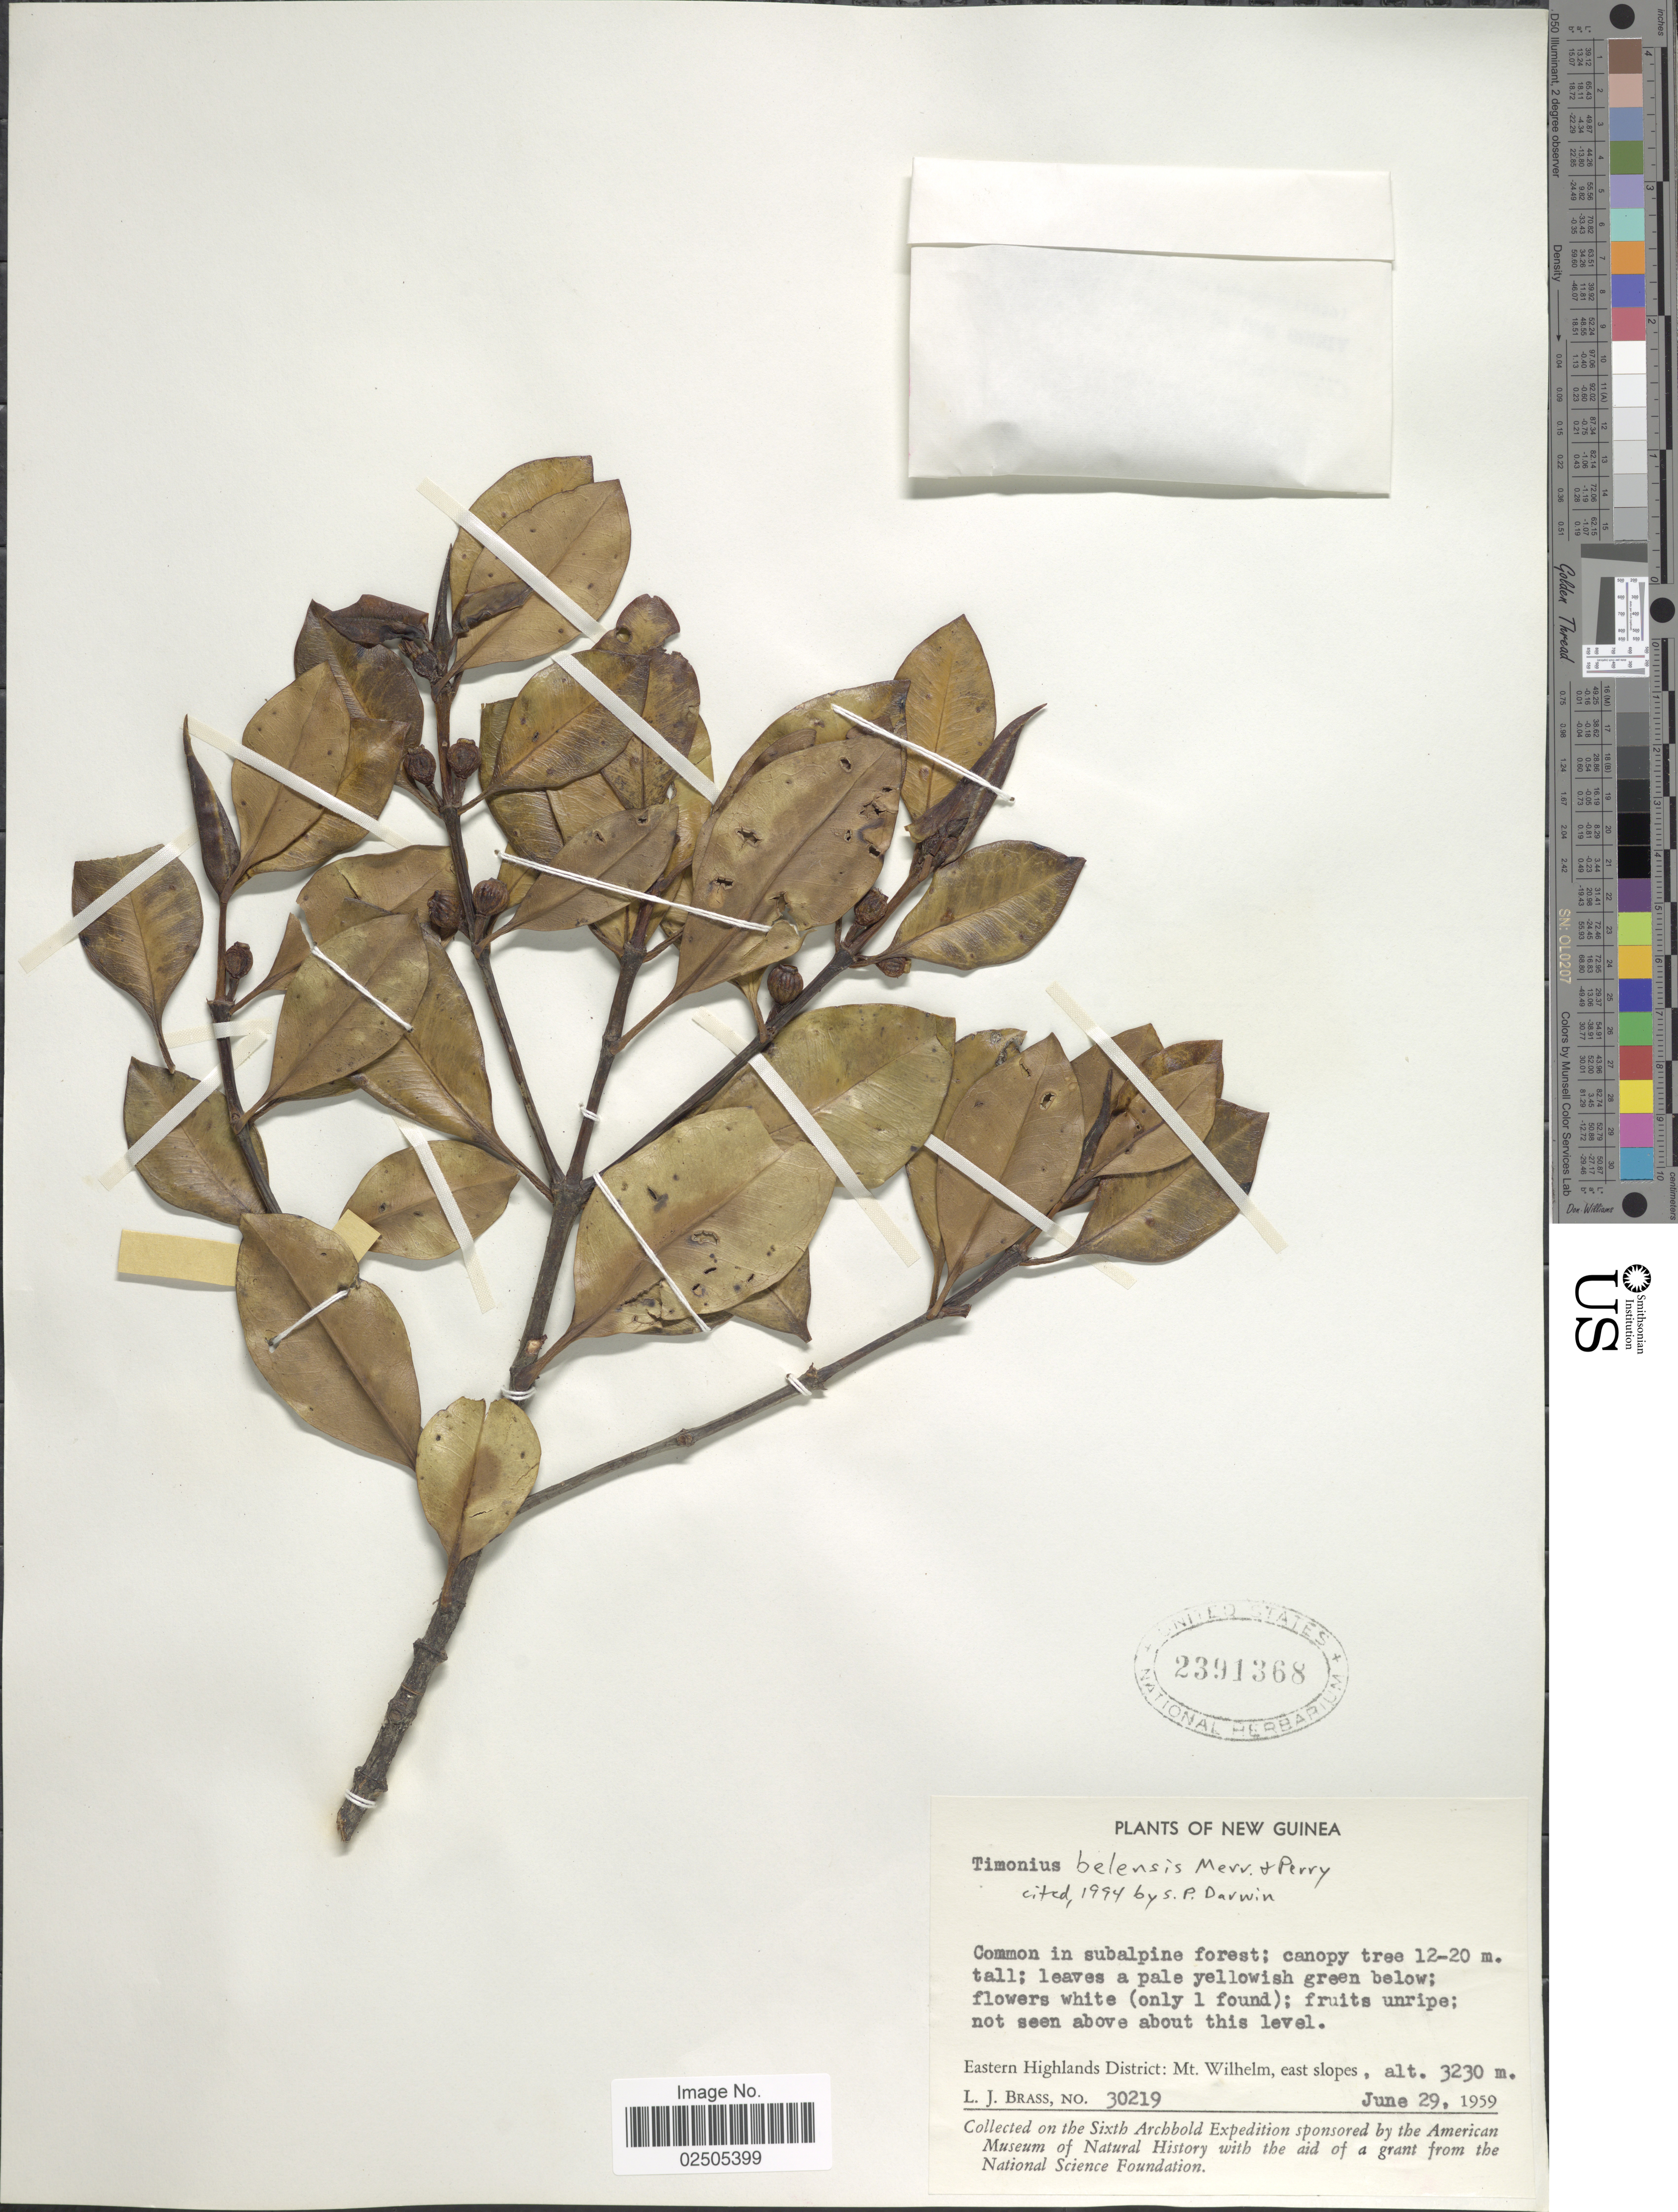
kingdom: Plantae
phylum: Tracheophyta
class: Magnoliopsida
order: Gentianales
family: Rubiaceae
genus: Timonius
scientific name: Timonius belensis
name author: Merr. & L.M. Perry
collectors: L. J. Brass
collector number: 30219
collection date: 1959-06-29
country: Papua New Guinea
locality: New Guinea, Eastern Highlands District: Mt. Wilhelm, east slopes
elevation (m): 3230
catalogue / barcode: US 2391368